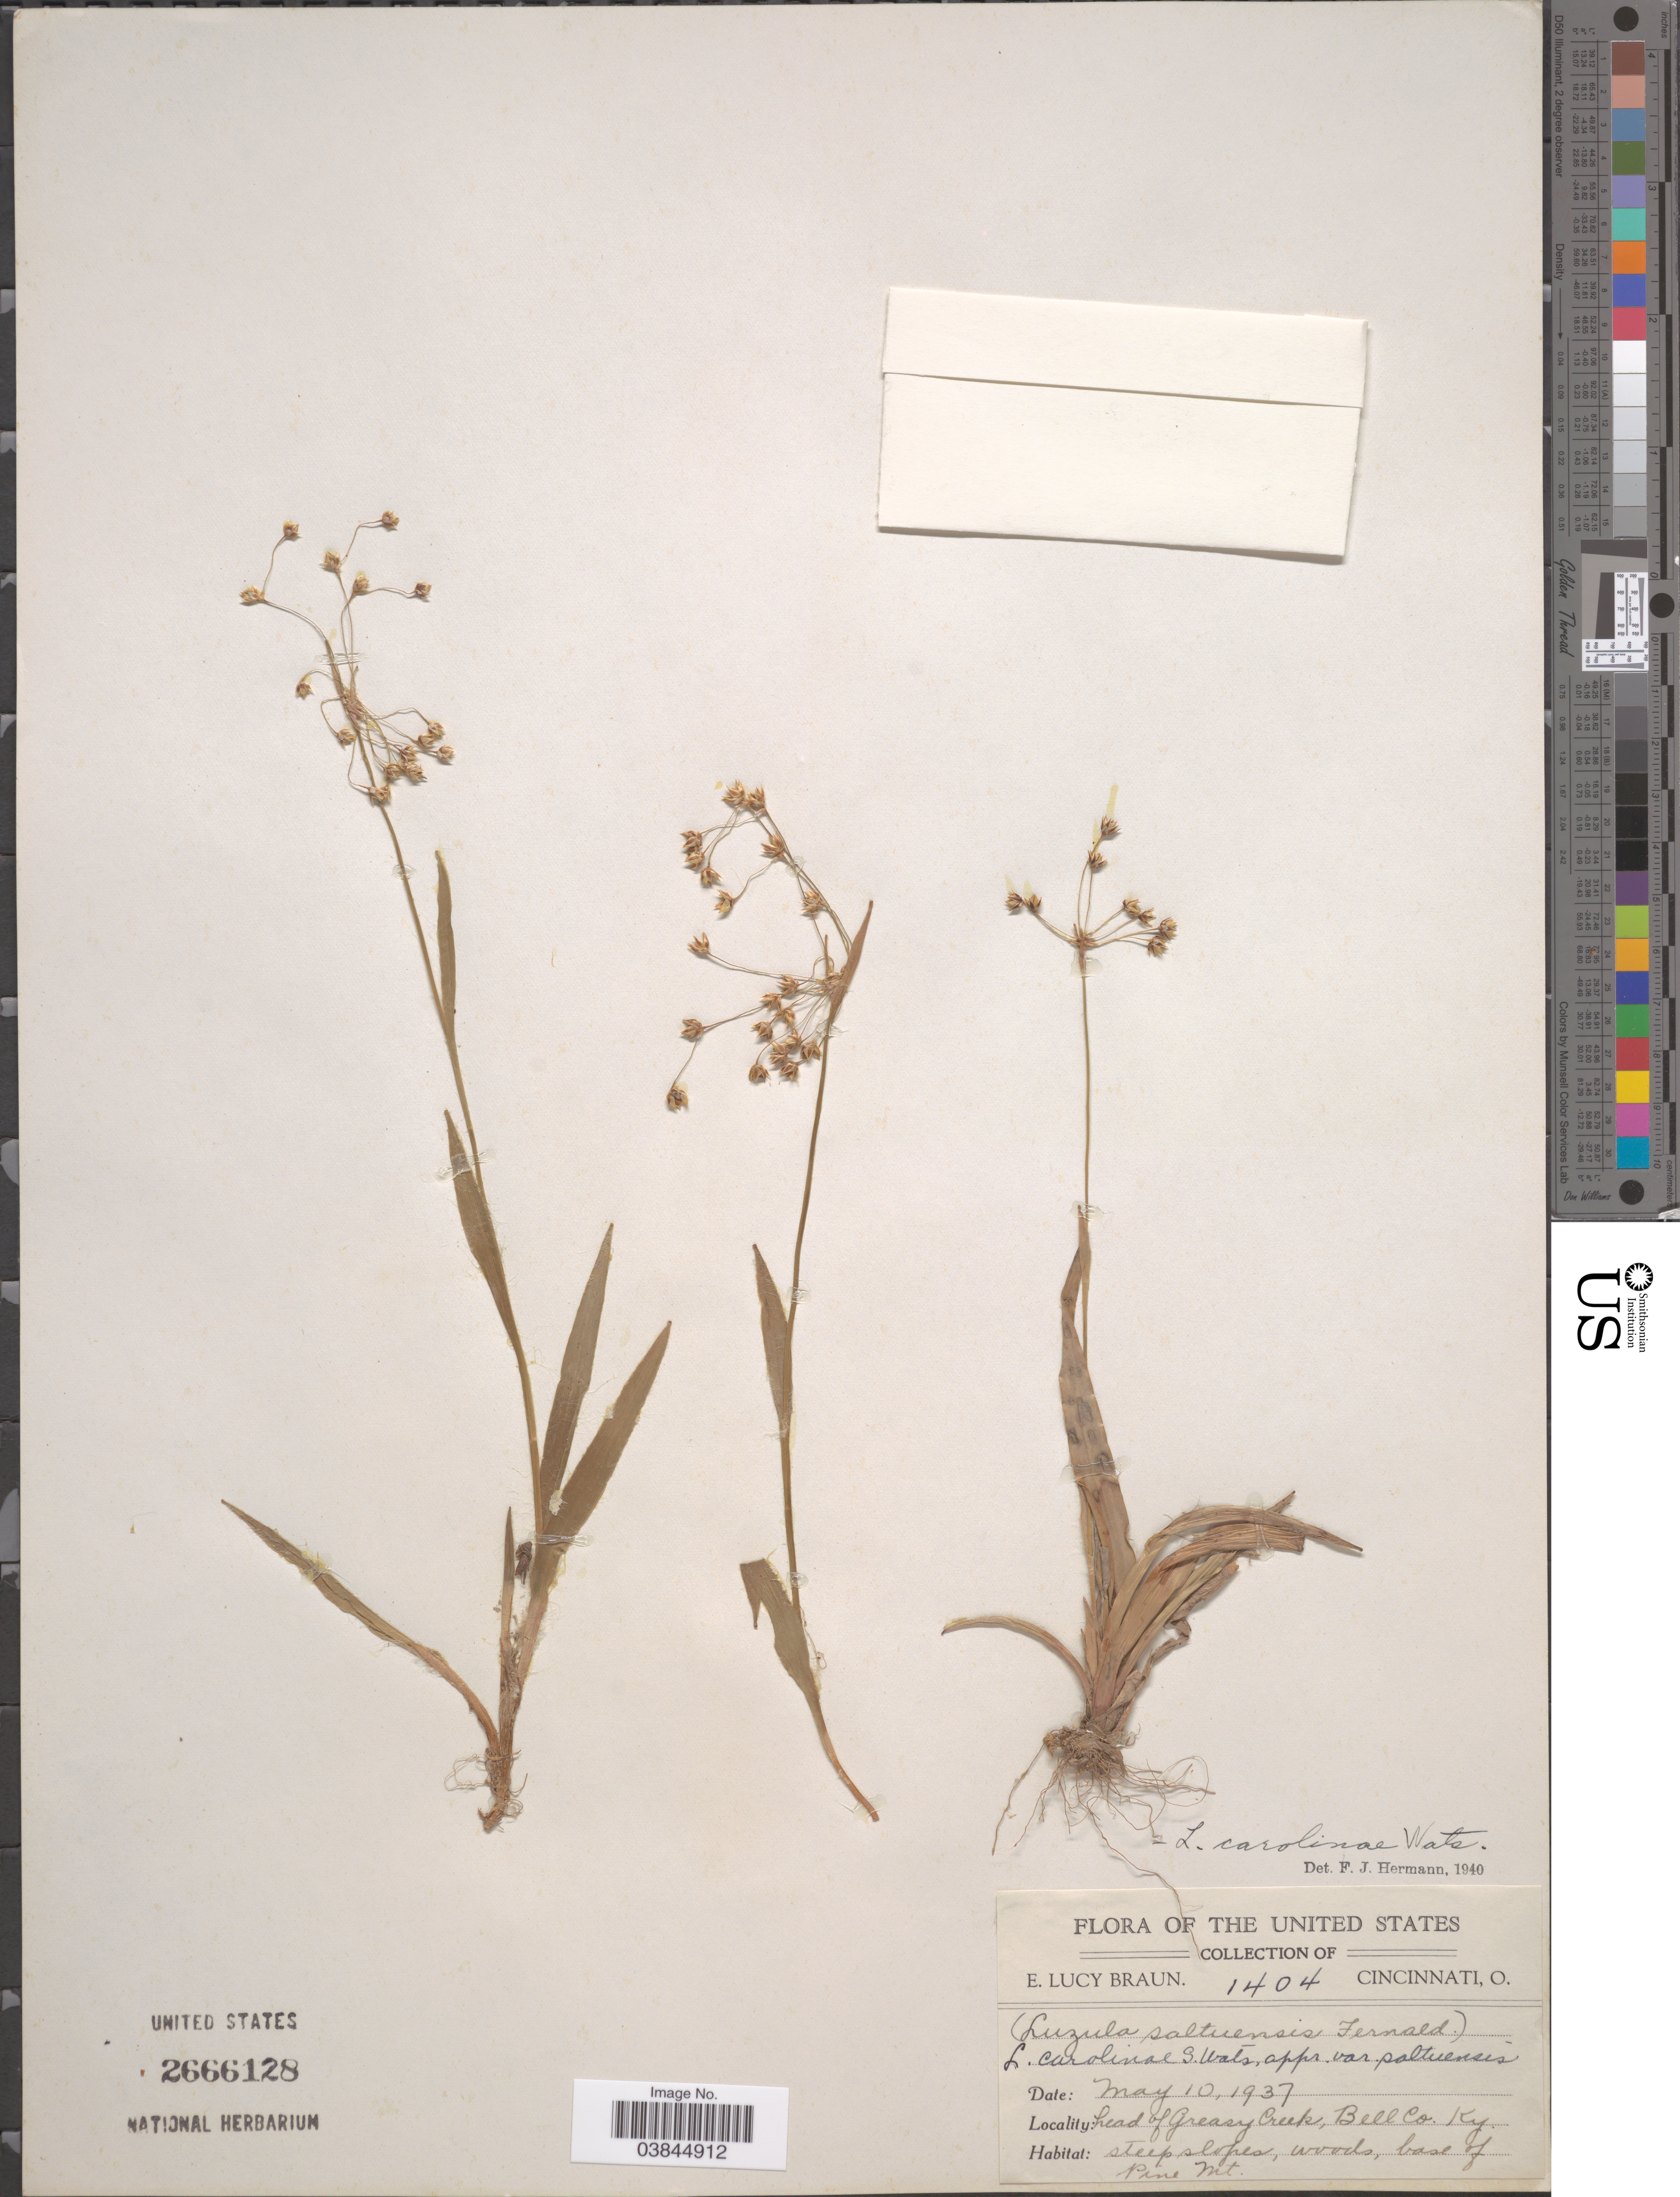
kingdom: Plantae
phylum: Tracheophyta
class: Liliopsida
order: Poales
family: Juncaceae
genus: Luzula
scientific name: Luzula acuminata var. carolinae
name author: (S. Watson) Fernald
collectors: E. L. Braun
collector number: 1404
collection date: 1937-05-10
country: United States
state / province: Kentucky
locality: Head of Greasy Creek, Bell Co. Steep slopes, woods, base of Pine Mt.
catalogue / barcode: US 2666128